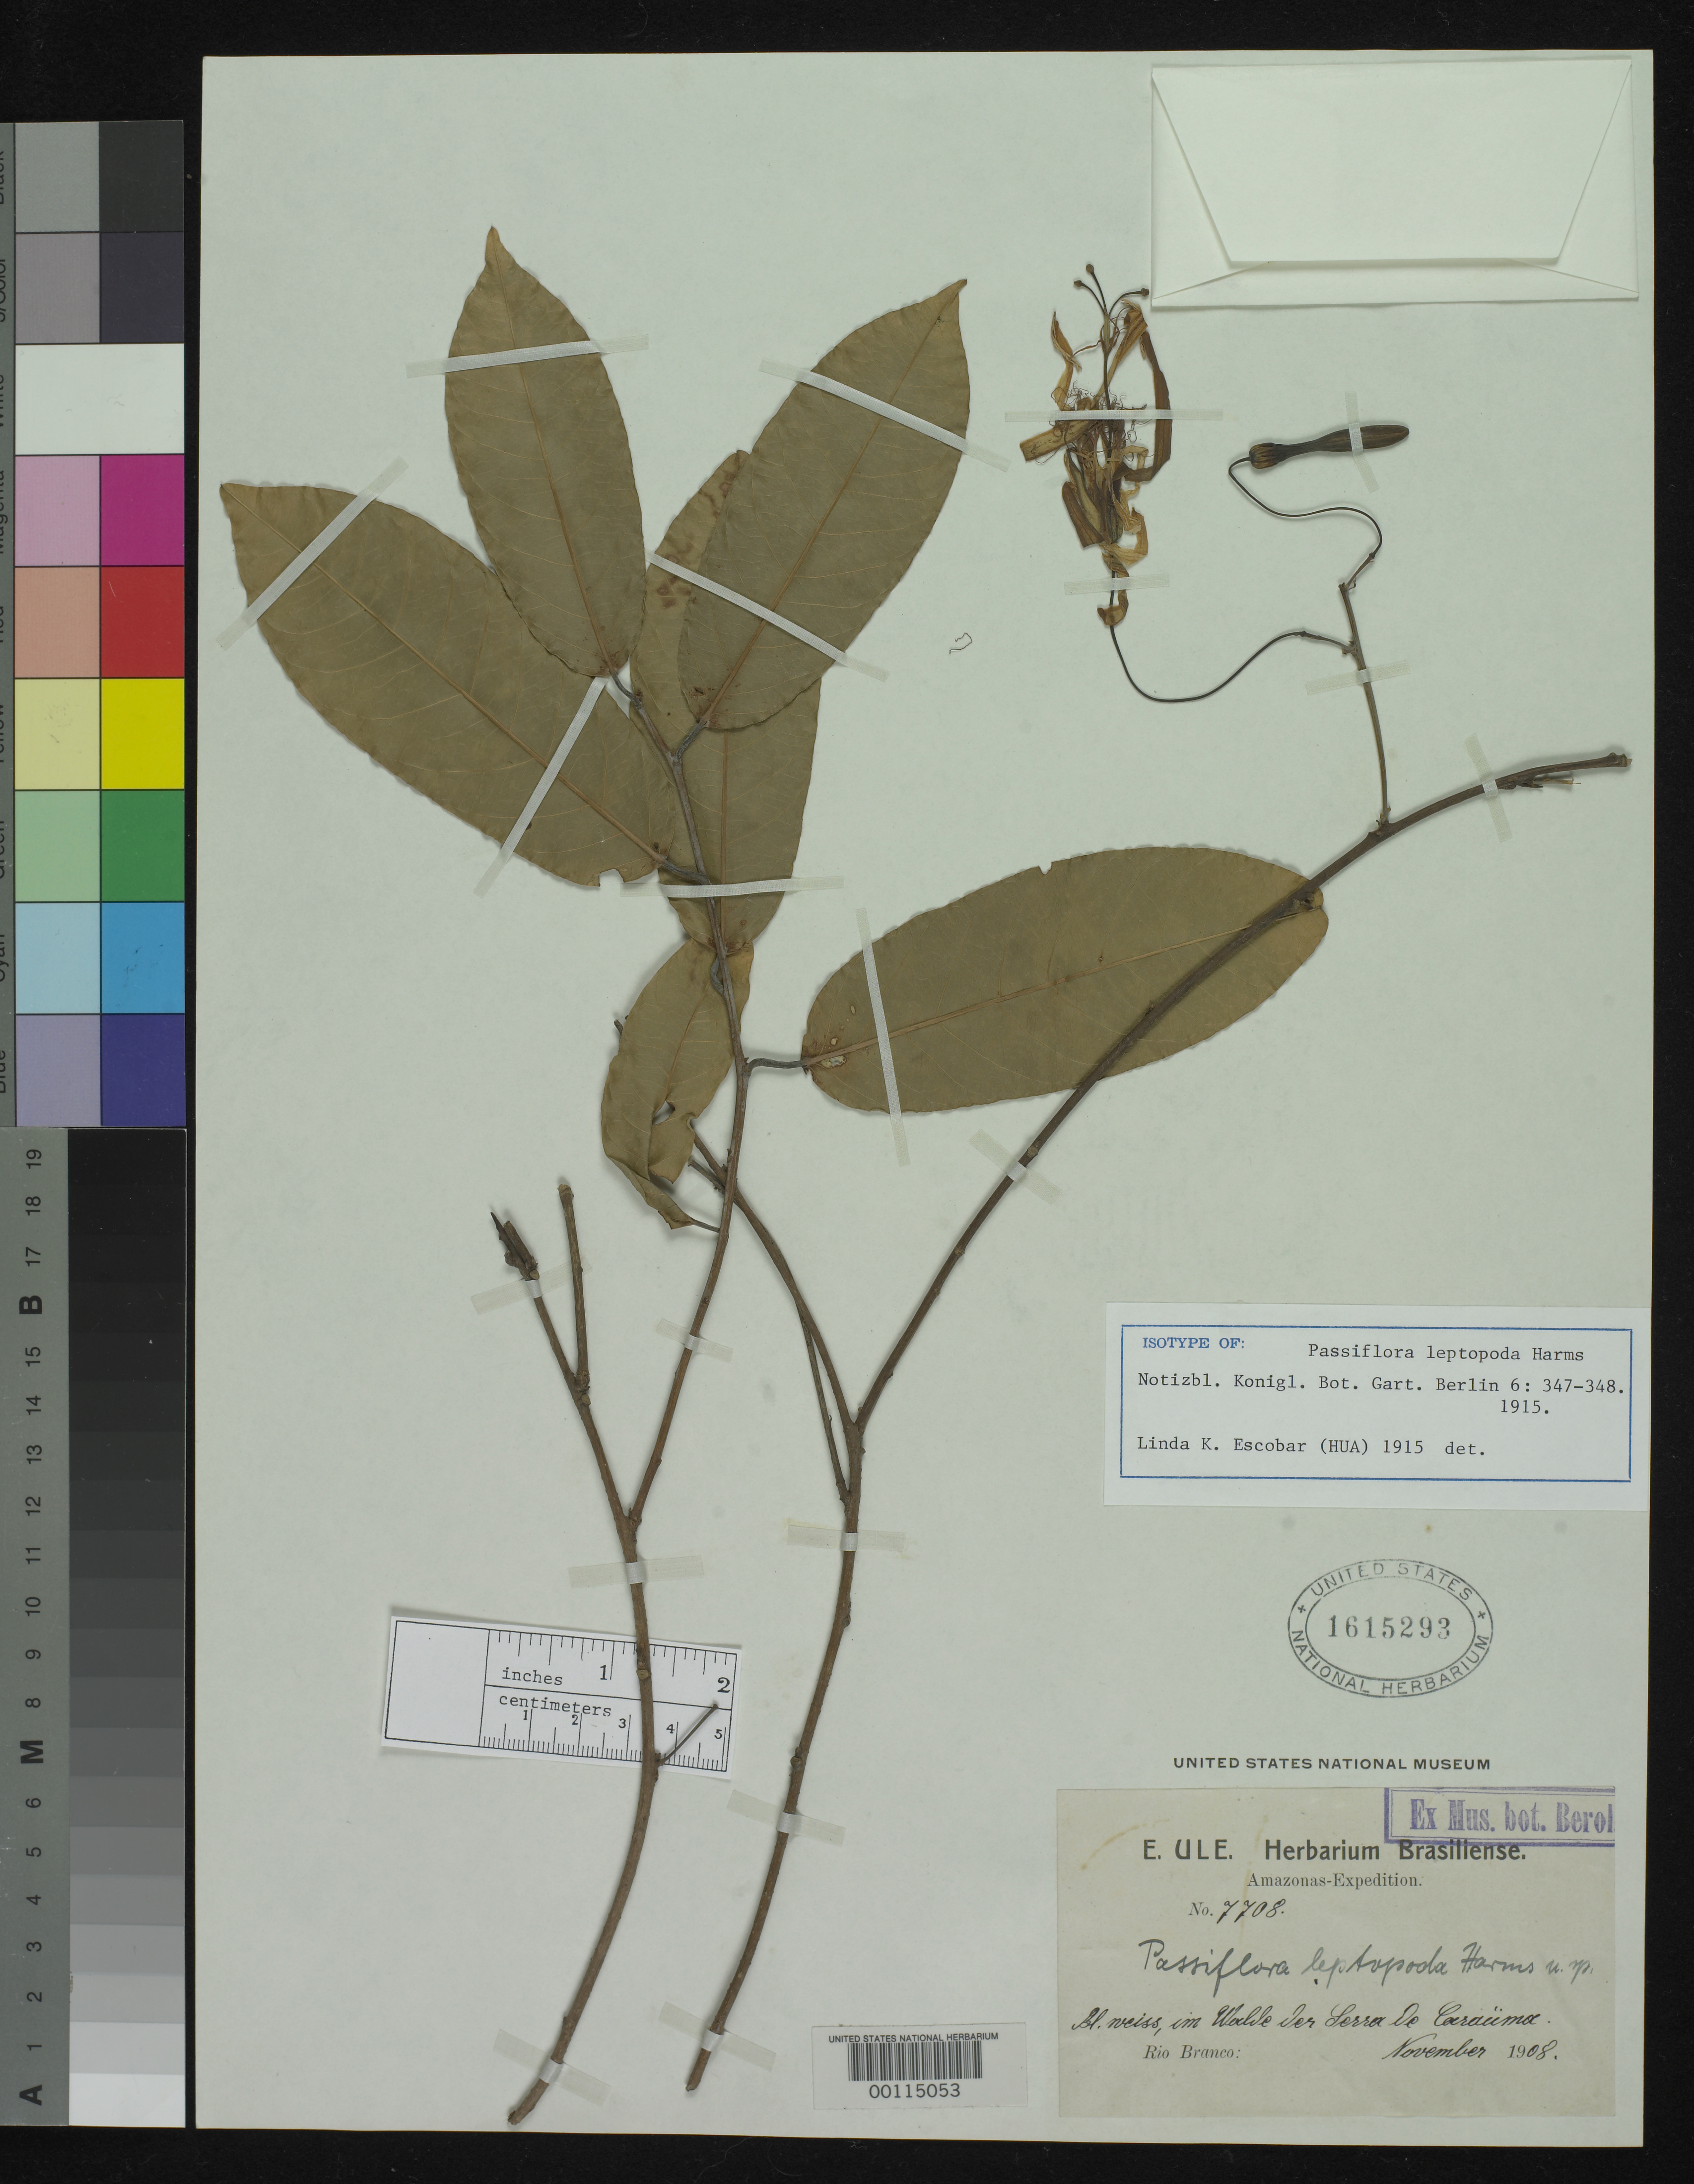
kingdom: Plantae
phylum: Tracheophyta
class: Magnoliopsida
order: Malpighiales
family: Passifloraceae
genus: Passiflora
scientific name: Passiflora leptopoda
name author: Harms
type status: Isotype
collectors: E. H. Ule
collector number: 7708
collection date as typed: Nov 1908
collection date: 1908-11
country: Brazil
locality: Rio Branco, near Serra de Carauma.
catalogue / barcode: US 1615293